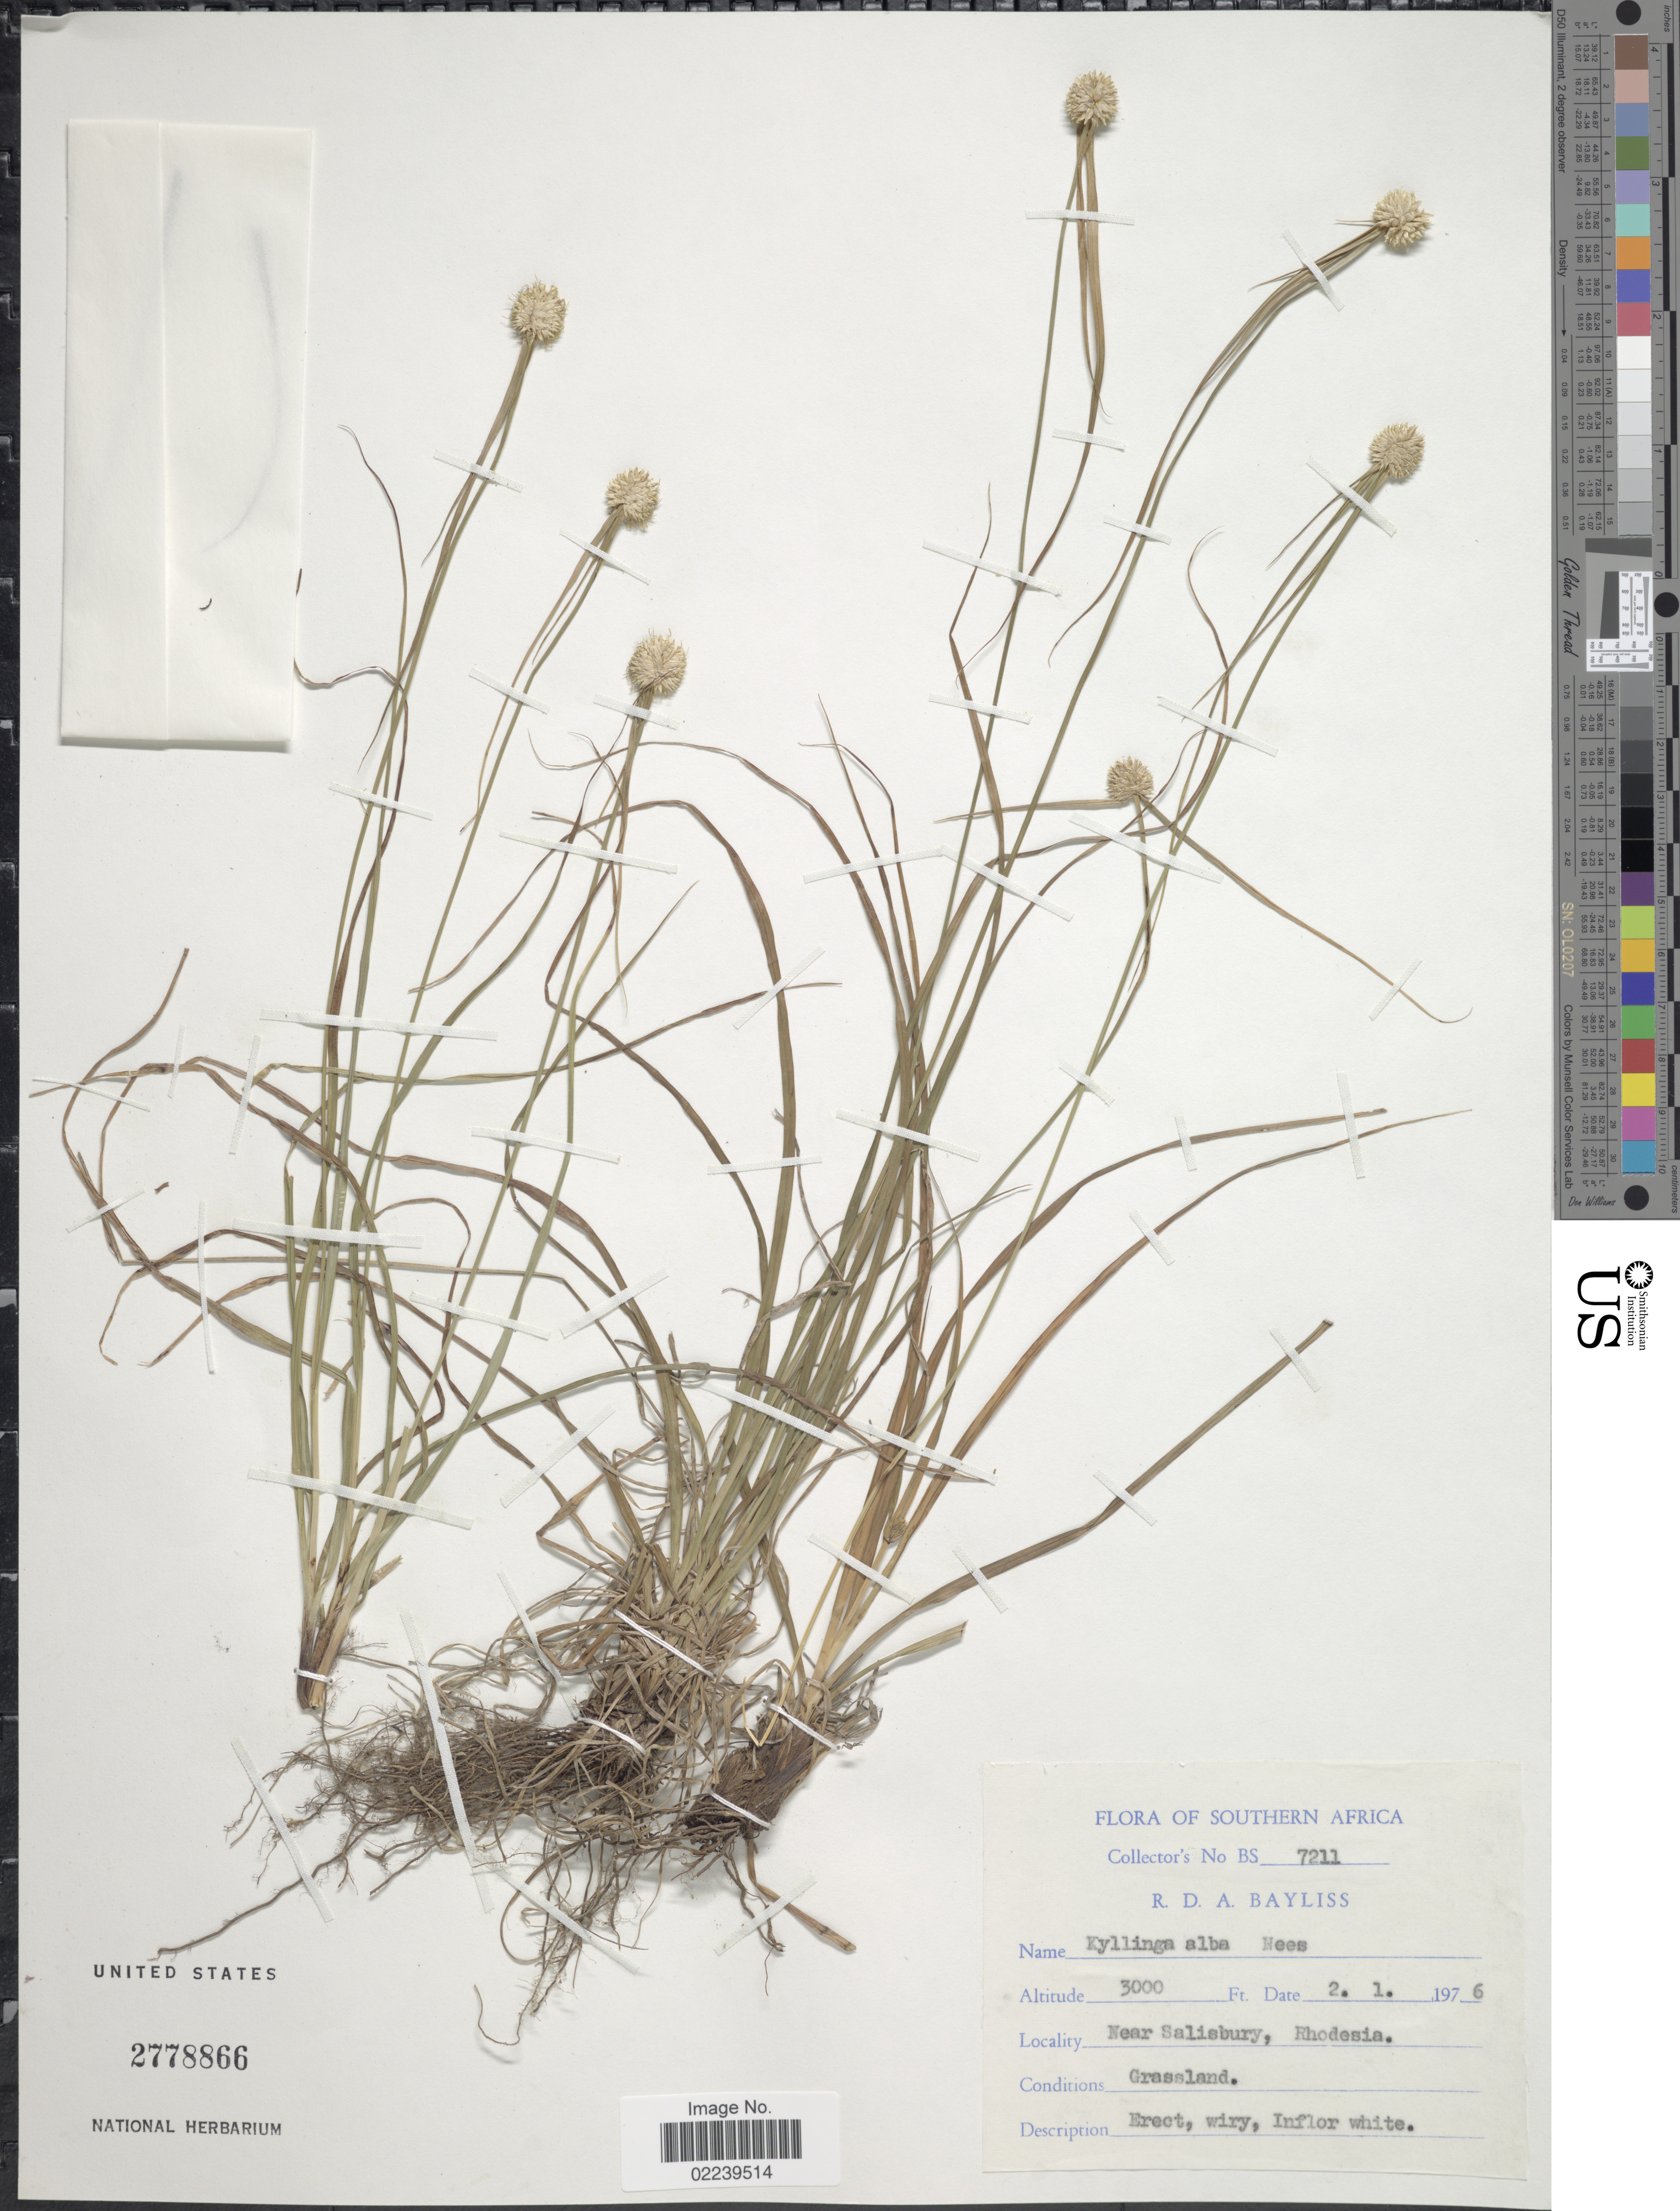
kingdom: Plantae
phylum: Tracheophyta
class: Liliopsida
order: Poales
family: Cyperaceae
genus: Cyperus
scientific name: Cyperus alatus subsp. albus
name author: (Nees)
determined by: Strong, M. T., (US), Smithsonian Institution - National Museum of Natural History (UNITED STATES)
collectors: R. Bayliss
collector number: BS 7211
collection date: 1976-01-02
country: Zimbabwe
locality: Near Salisbury, Southern Africa [unsure placement] Rhodesia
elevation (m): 914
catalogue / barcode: US 2778866